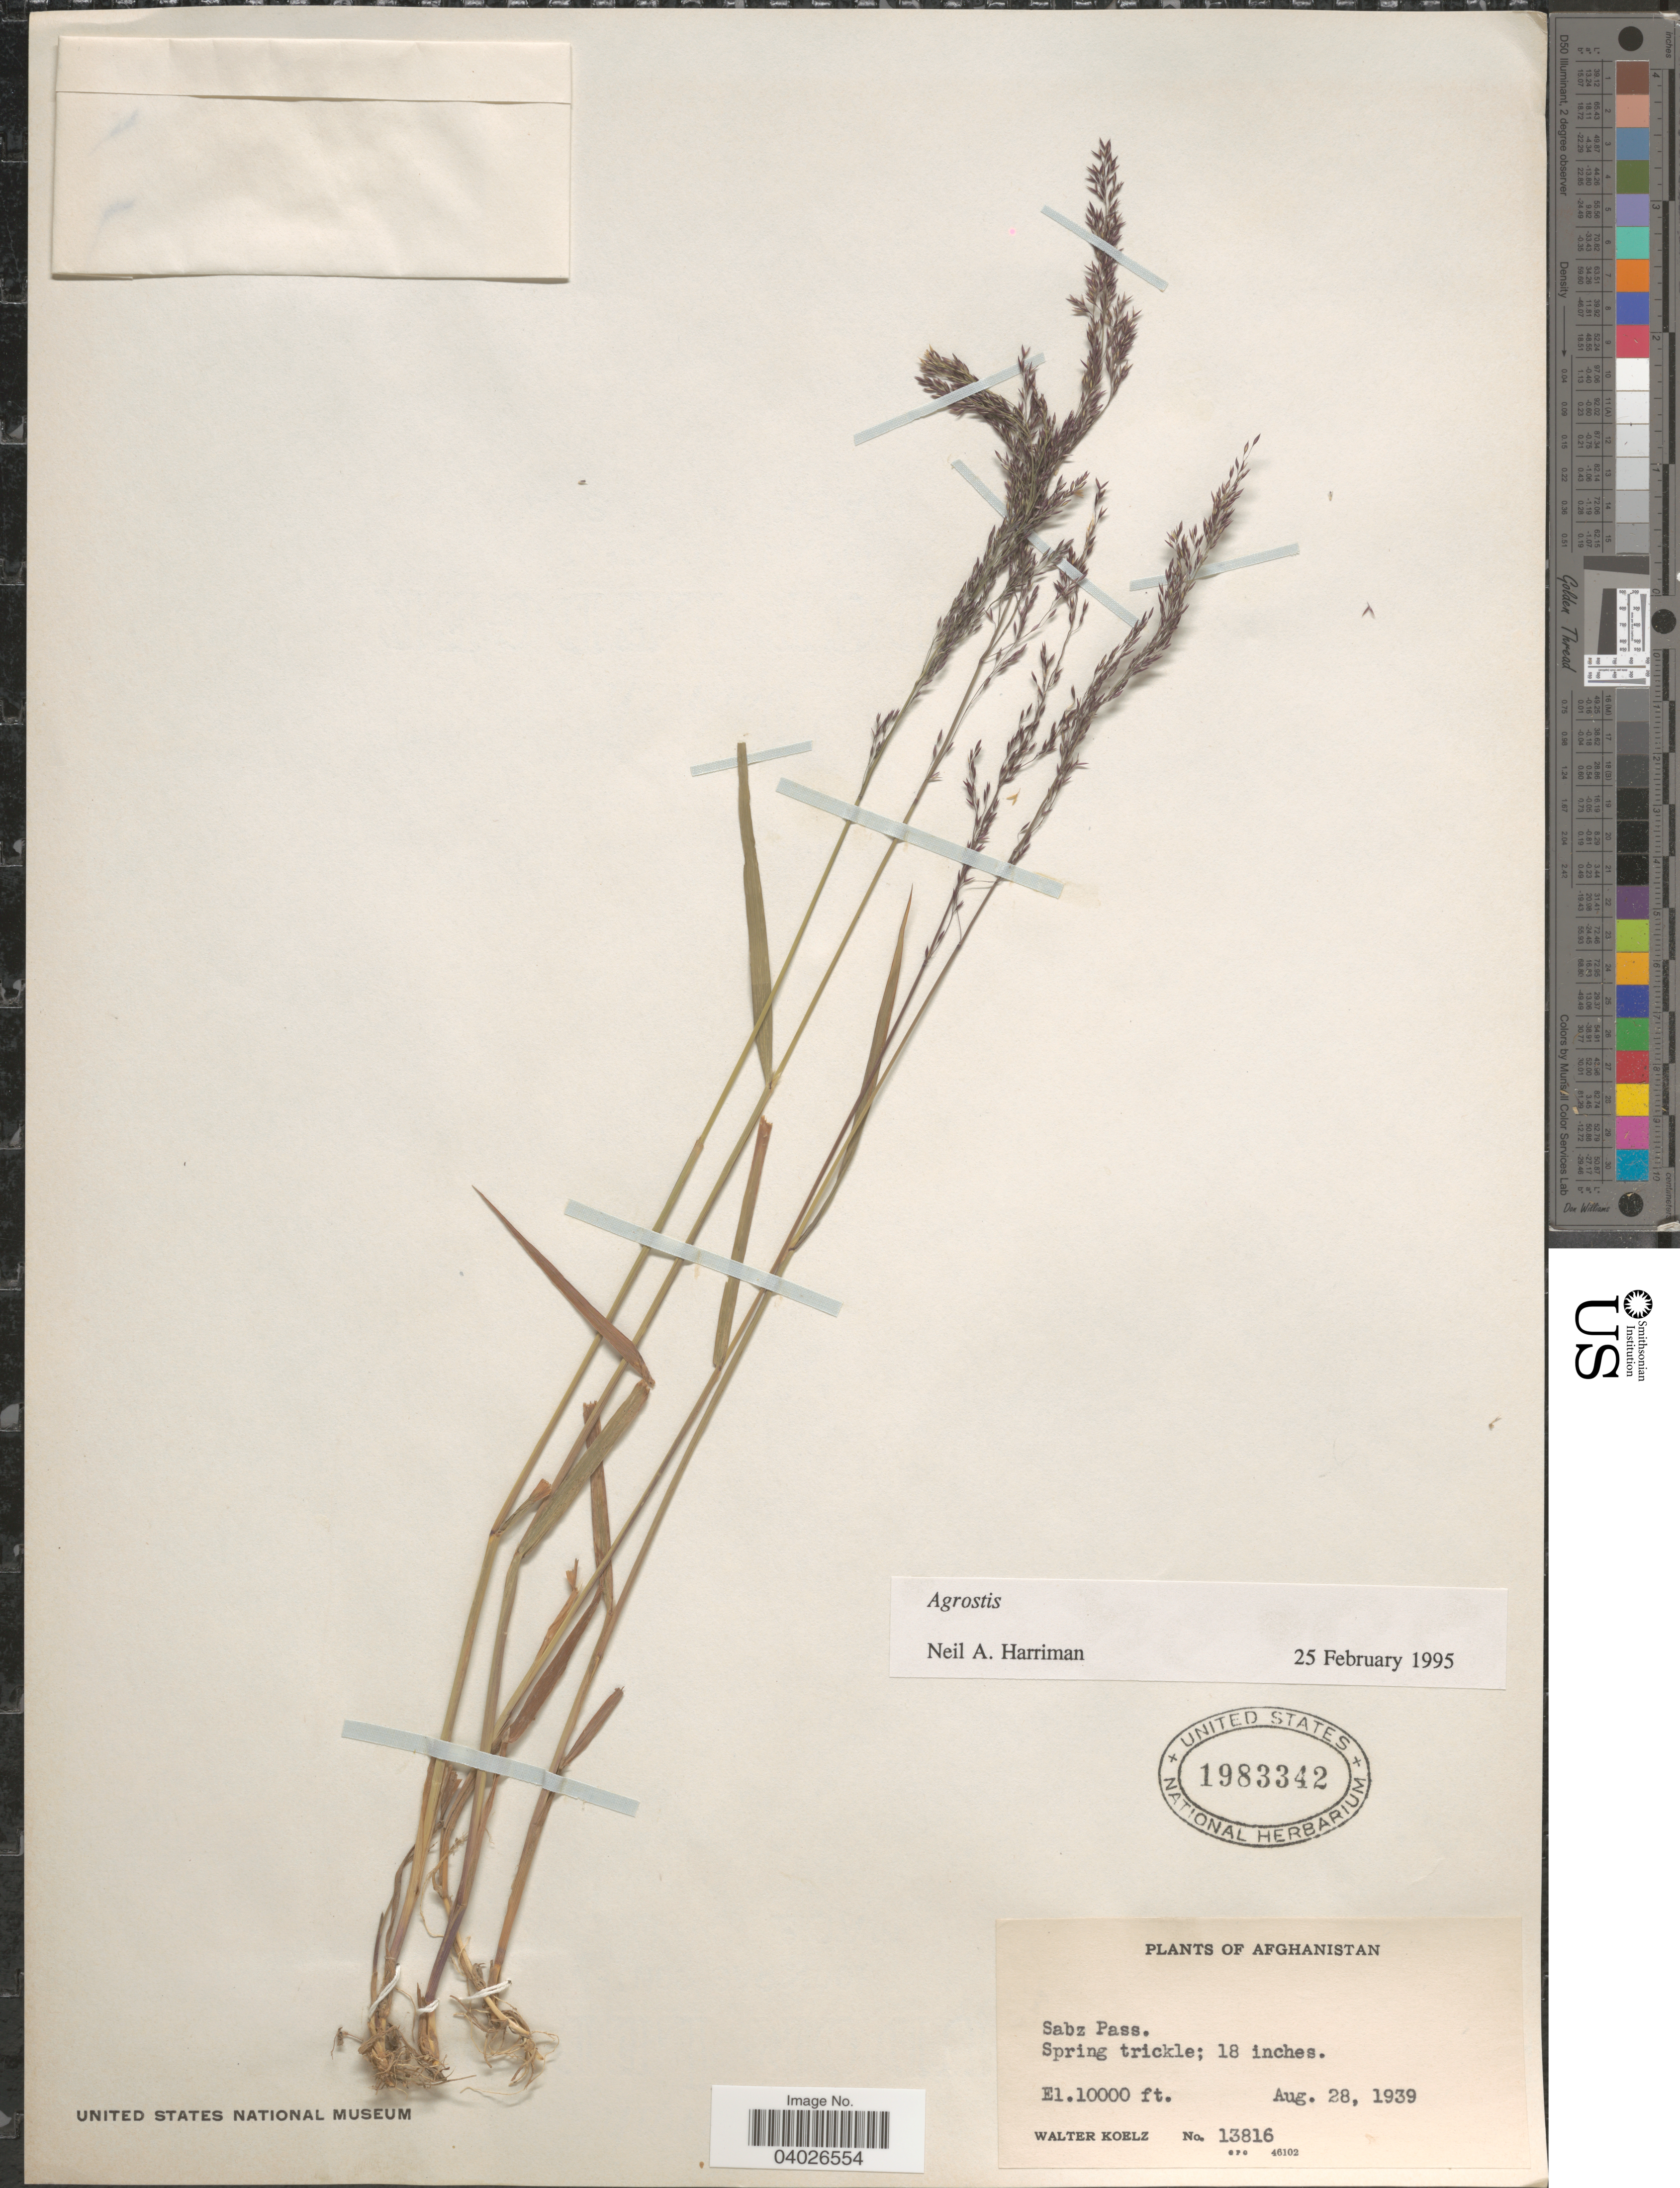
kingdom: Plantae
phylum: Tracheophyta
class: Liliopsida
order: Poales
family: Poaceae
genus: Agrostis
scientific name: Agrostis sp.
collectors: W. N. Koelz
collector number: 13816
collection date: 1939-08-28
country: Afghanistan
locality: Sabz Pass. Spring trickle.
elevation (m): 3048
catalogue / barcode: US 1983342